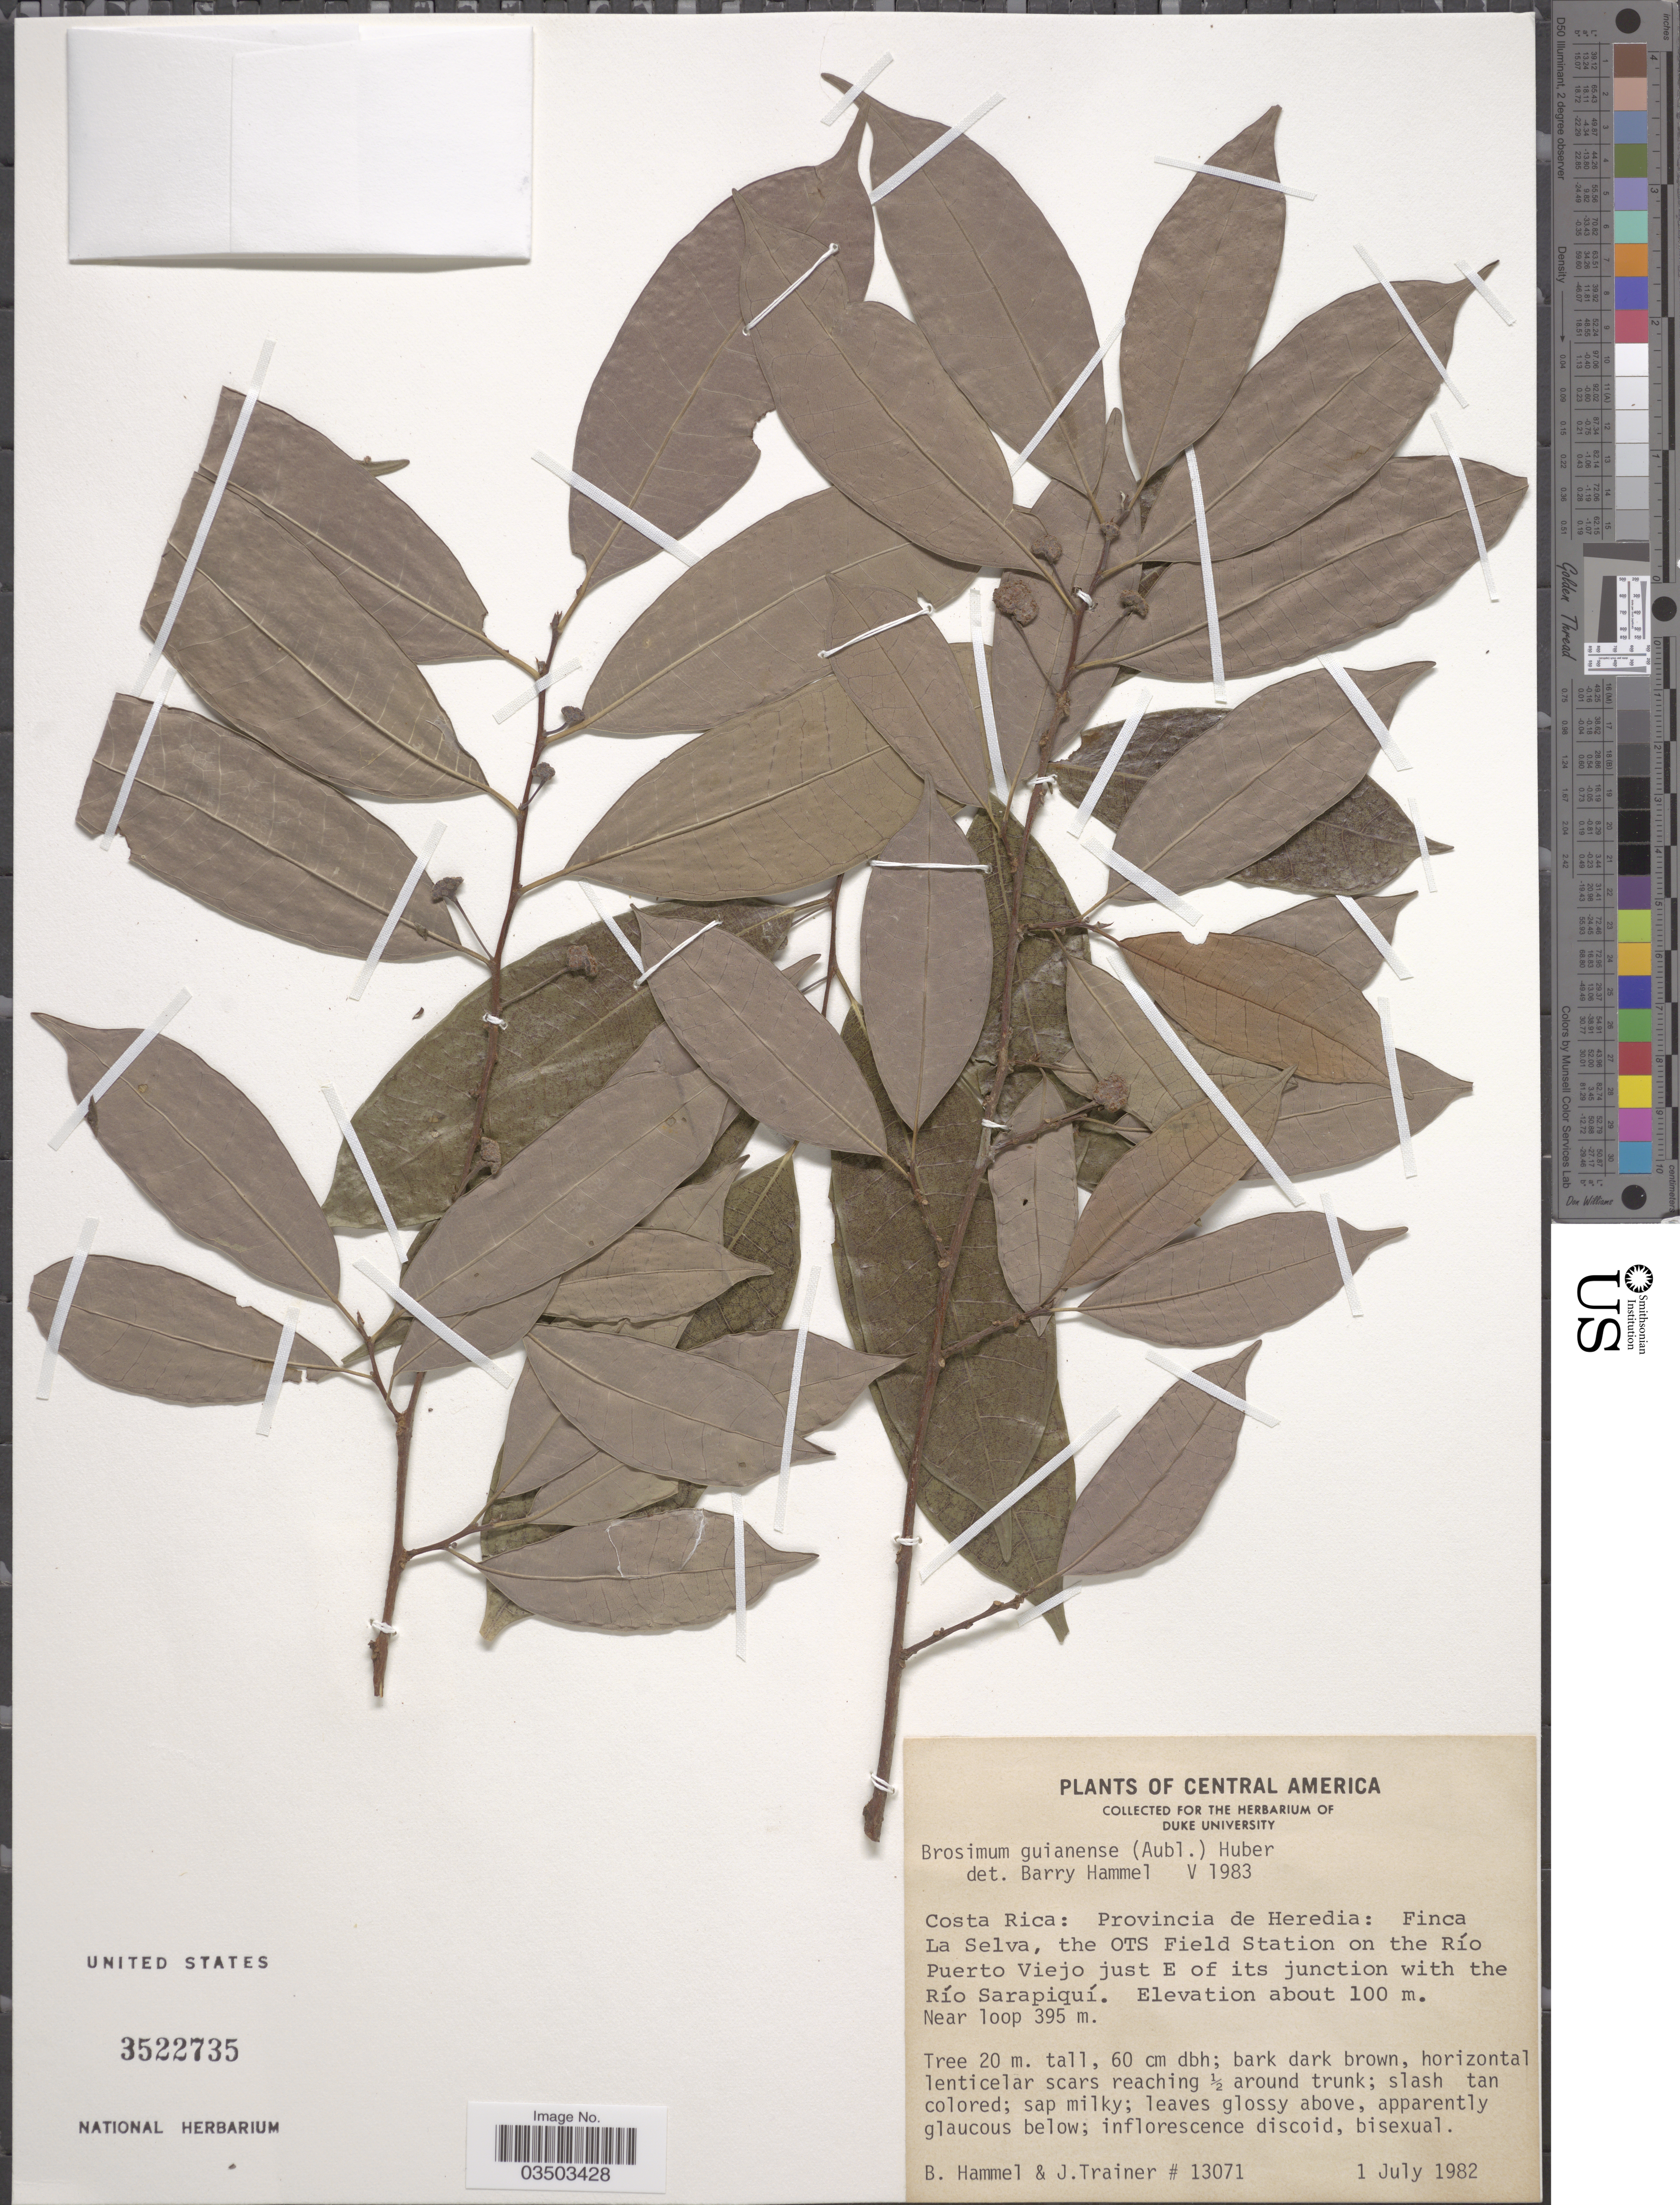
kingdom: Plantae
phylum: Tracheophyta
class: Magnoliopsida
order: Rosales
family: Moraceae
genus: Brosimum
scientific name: Brosimum guianense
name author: (Aubl.) Huber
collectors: B. Hammel & J. Trainer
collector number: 13071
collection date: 1982-07-01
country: Costa Rica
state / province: Heredia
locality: Finca La Selva, the OTS Field Station on the Río Puerto Vieja just E of its junction with the Río Sarapiquí.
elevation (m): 100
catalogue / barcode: US 3522735